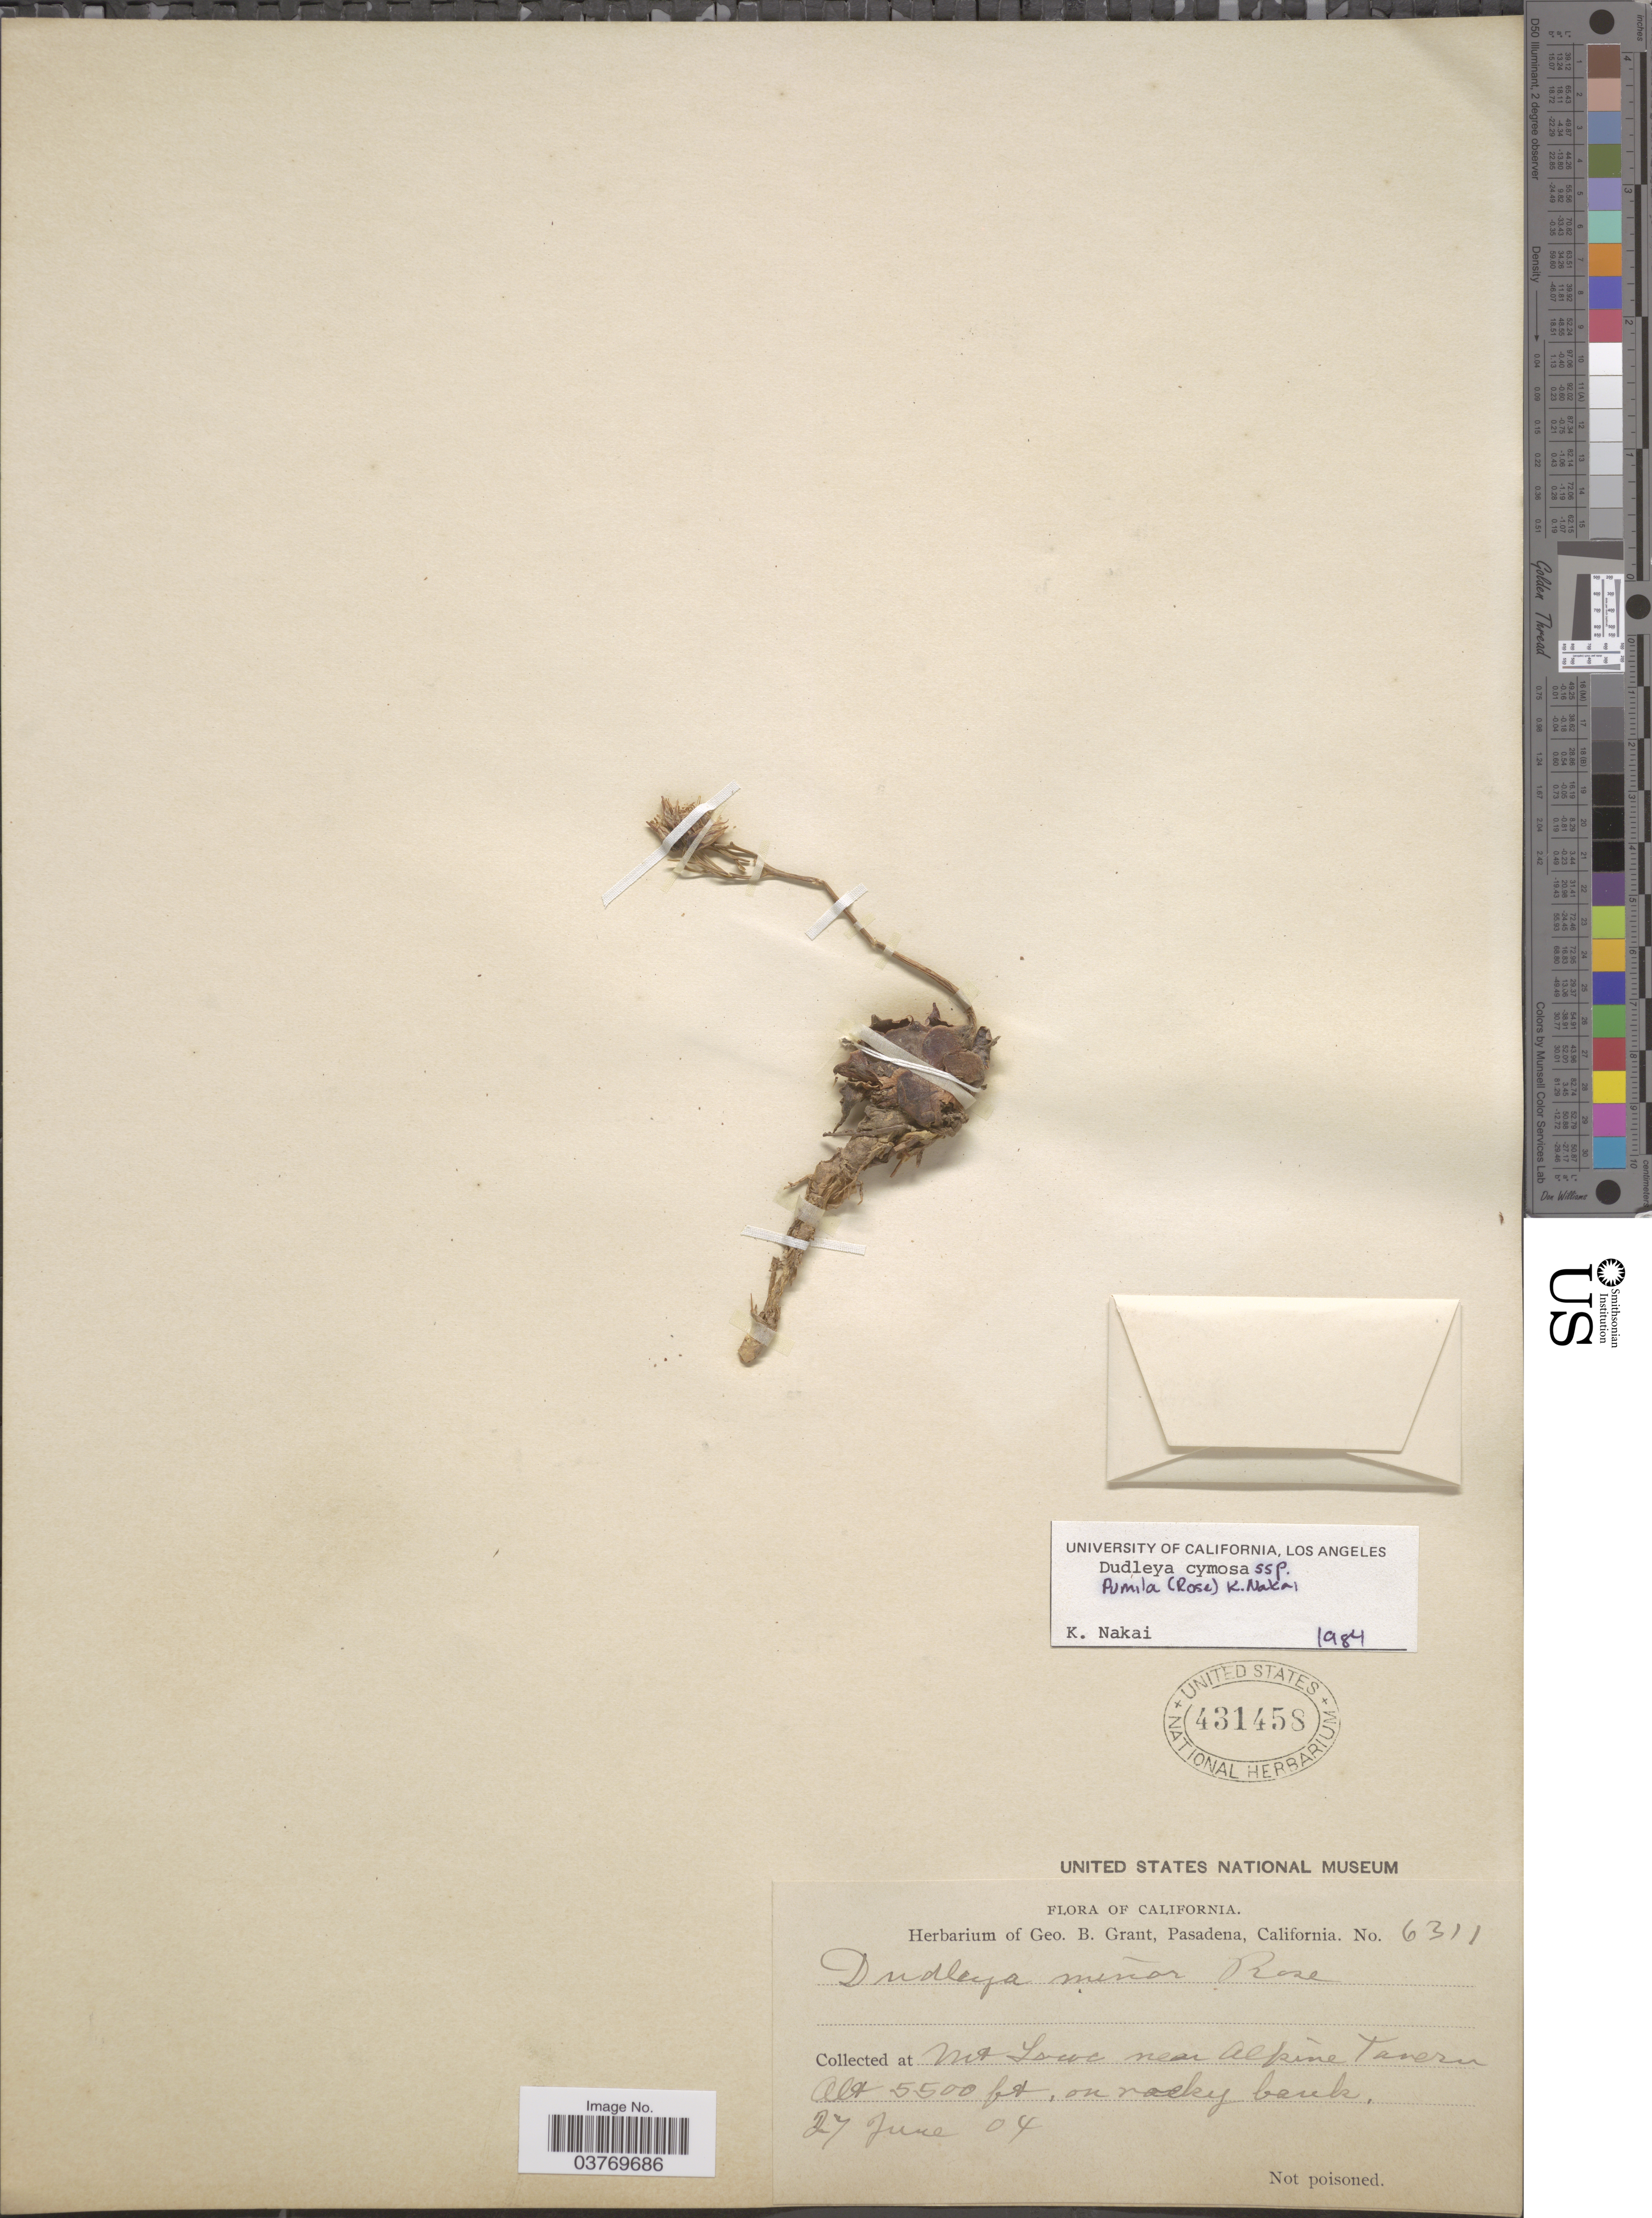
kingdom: Plantae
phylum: Tracheophyta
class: Magnoliopsida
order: Saxifragales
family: Crassulaceae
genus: Dudleya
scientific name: Dudleya cymosa subsp. pumila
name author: (Rose) K.M. Nakai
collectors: ex herb. Geo. B. Grant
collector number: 6311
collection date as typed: Transcribed d/m/y: 27/6/4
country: United States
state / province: California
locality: Mt. Lowe near Alpine Tavern.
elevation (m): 1676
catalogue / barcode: US 431458